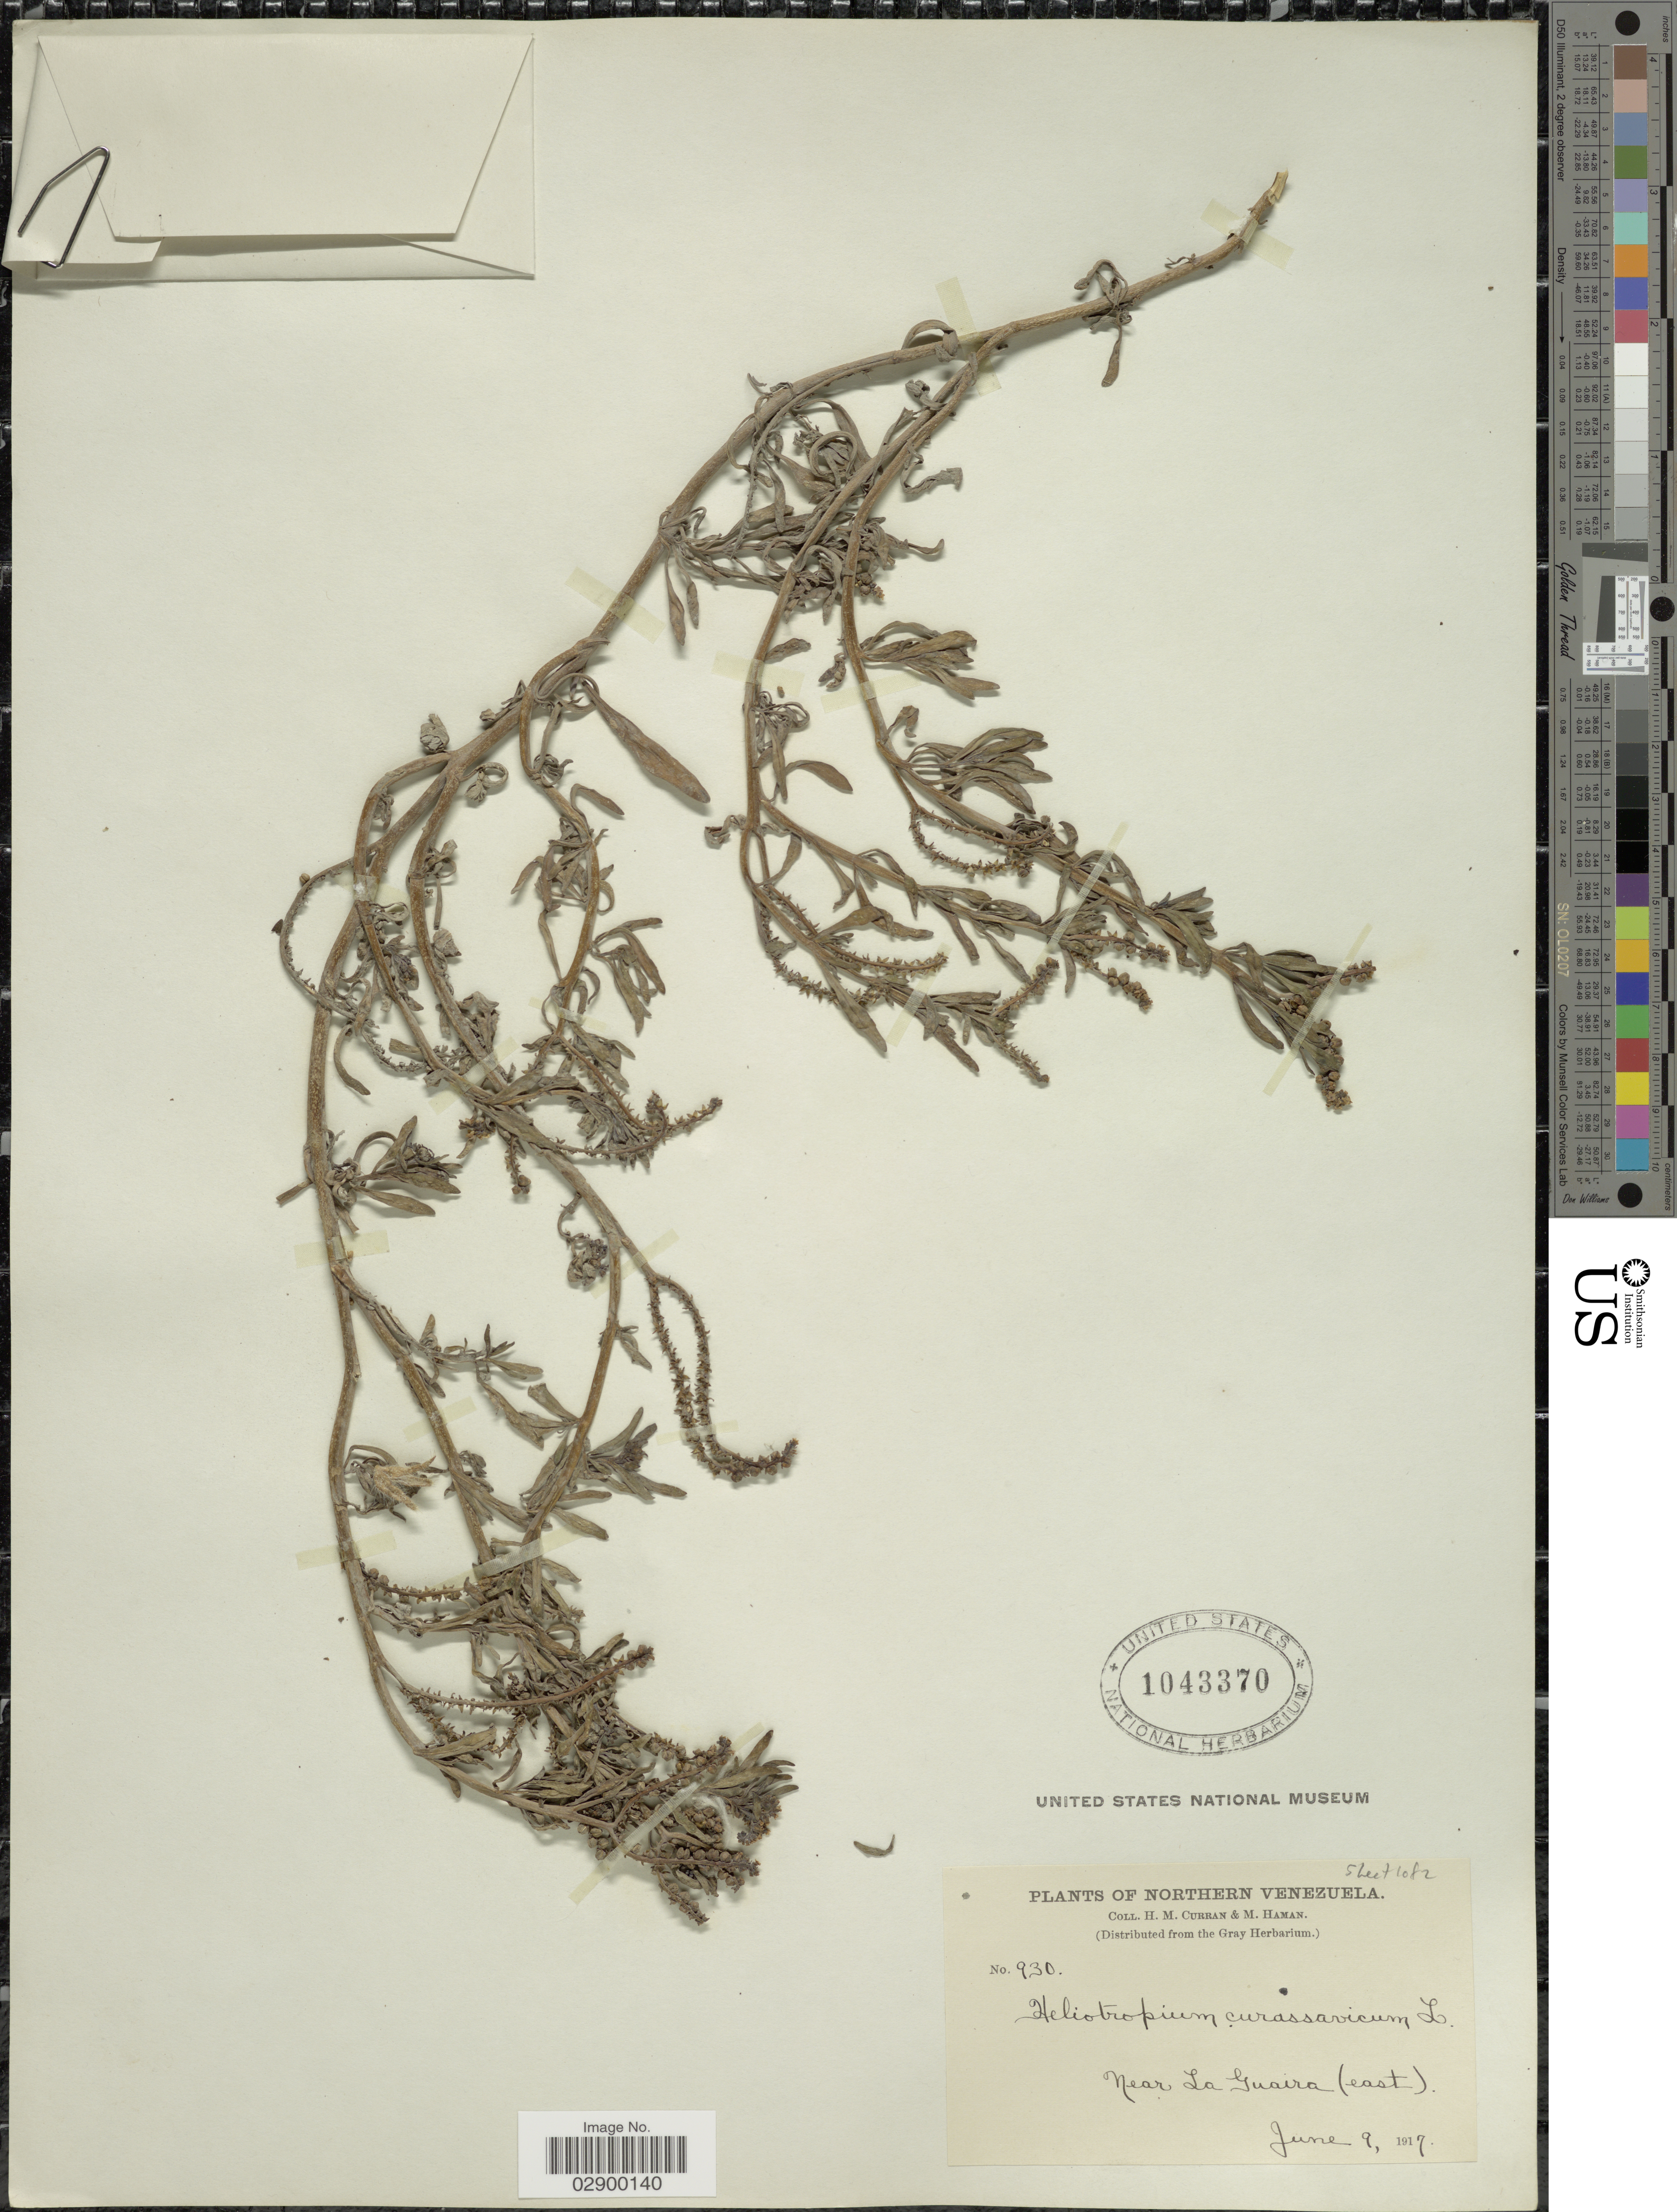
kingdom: Plantae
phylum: Tracheophyta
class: Magnoliopsida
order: Boraginales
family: Heliotropiaceae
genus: Heliotropium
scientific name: Heliotropium curassavicum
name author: L.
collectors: H. M. Curran & M. Haman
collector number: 930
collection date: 1917-06-09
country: Venezuela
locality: Northern Venezuela, Near La Guaira (east).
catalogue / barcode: US 1043370